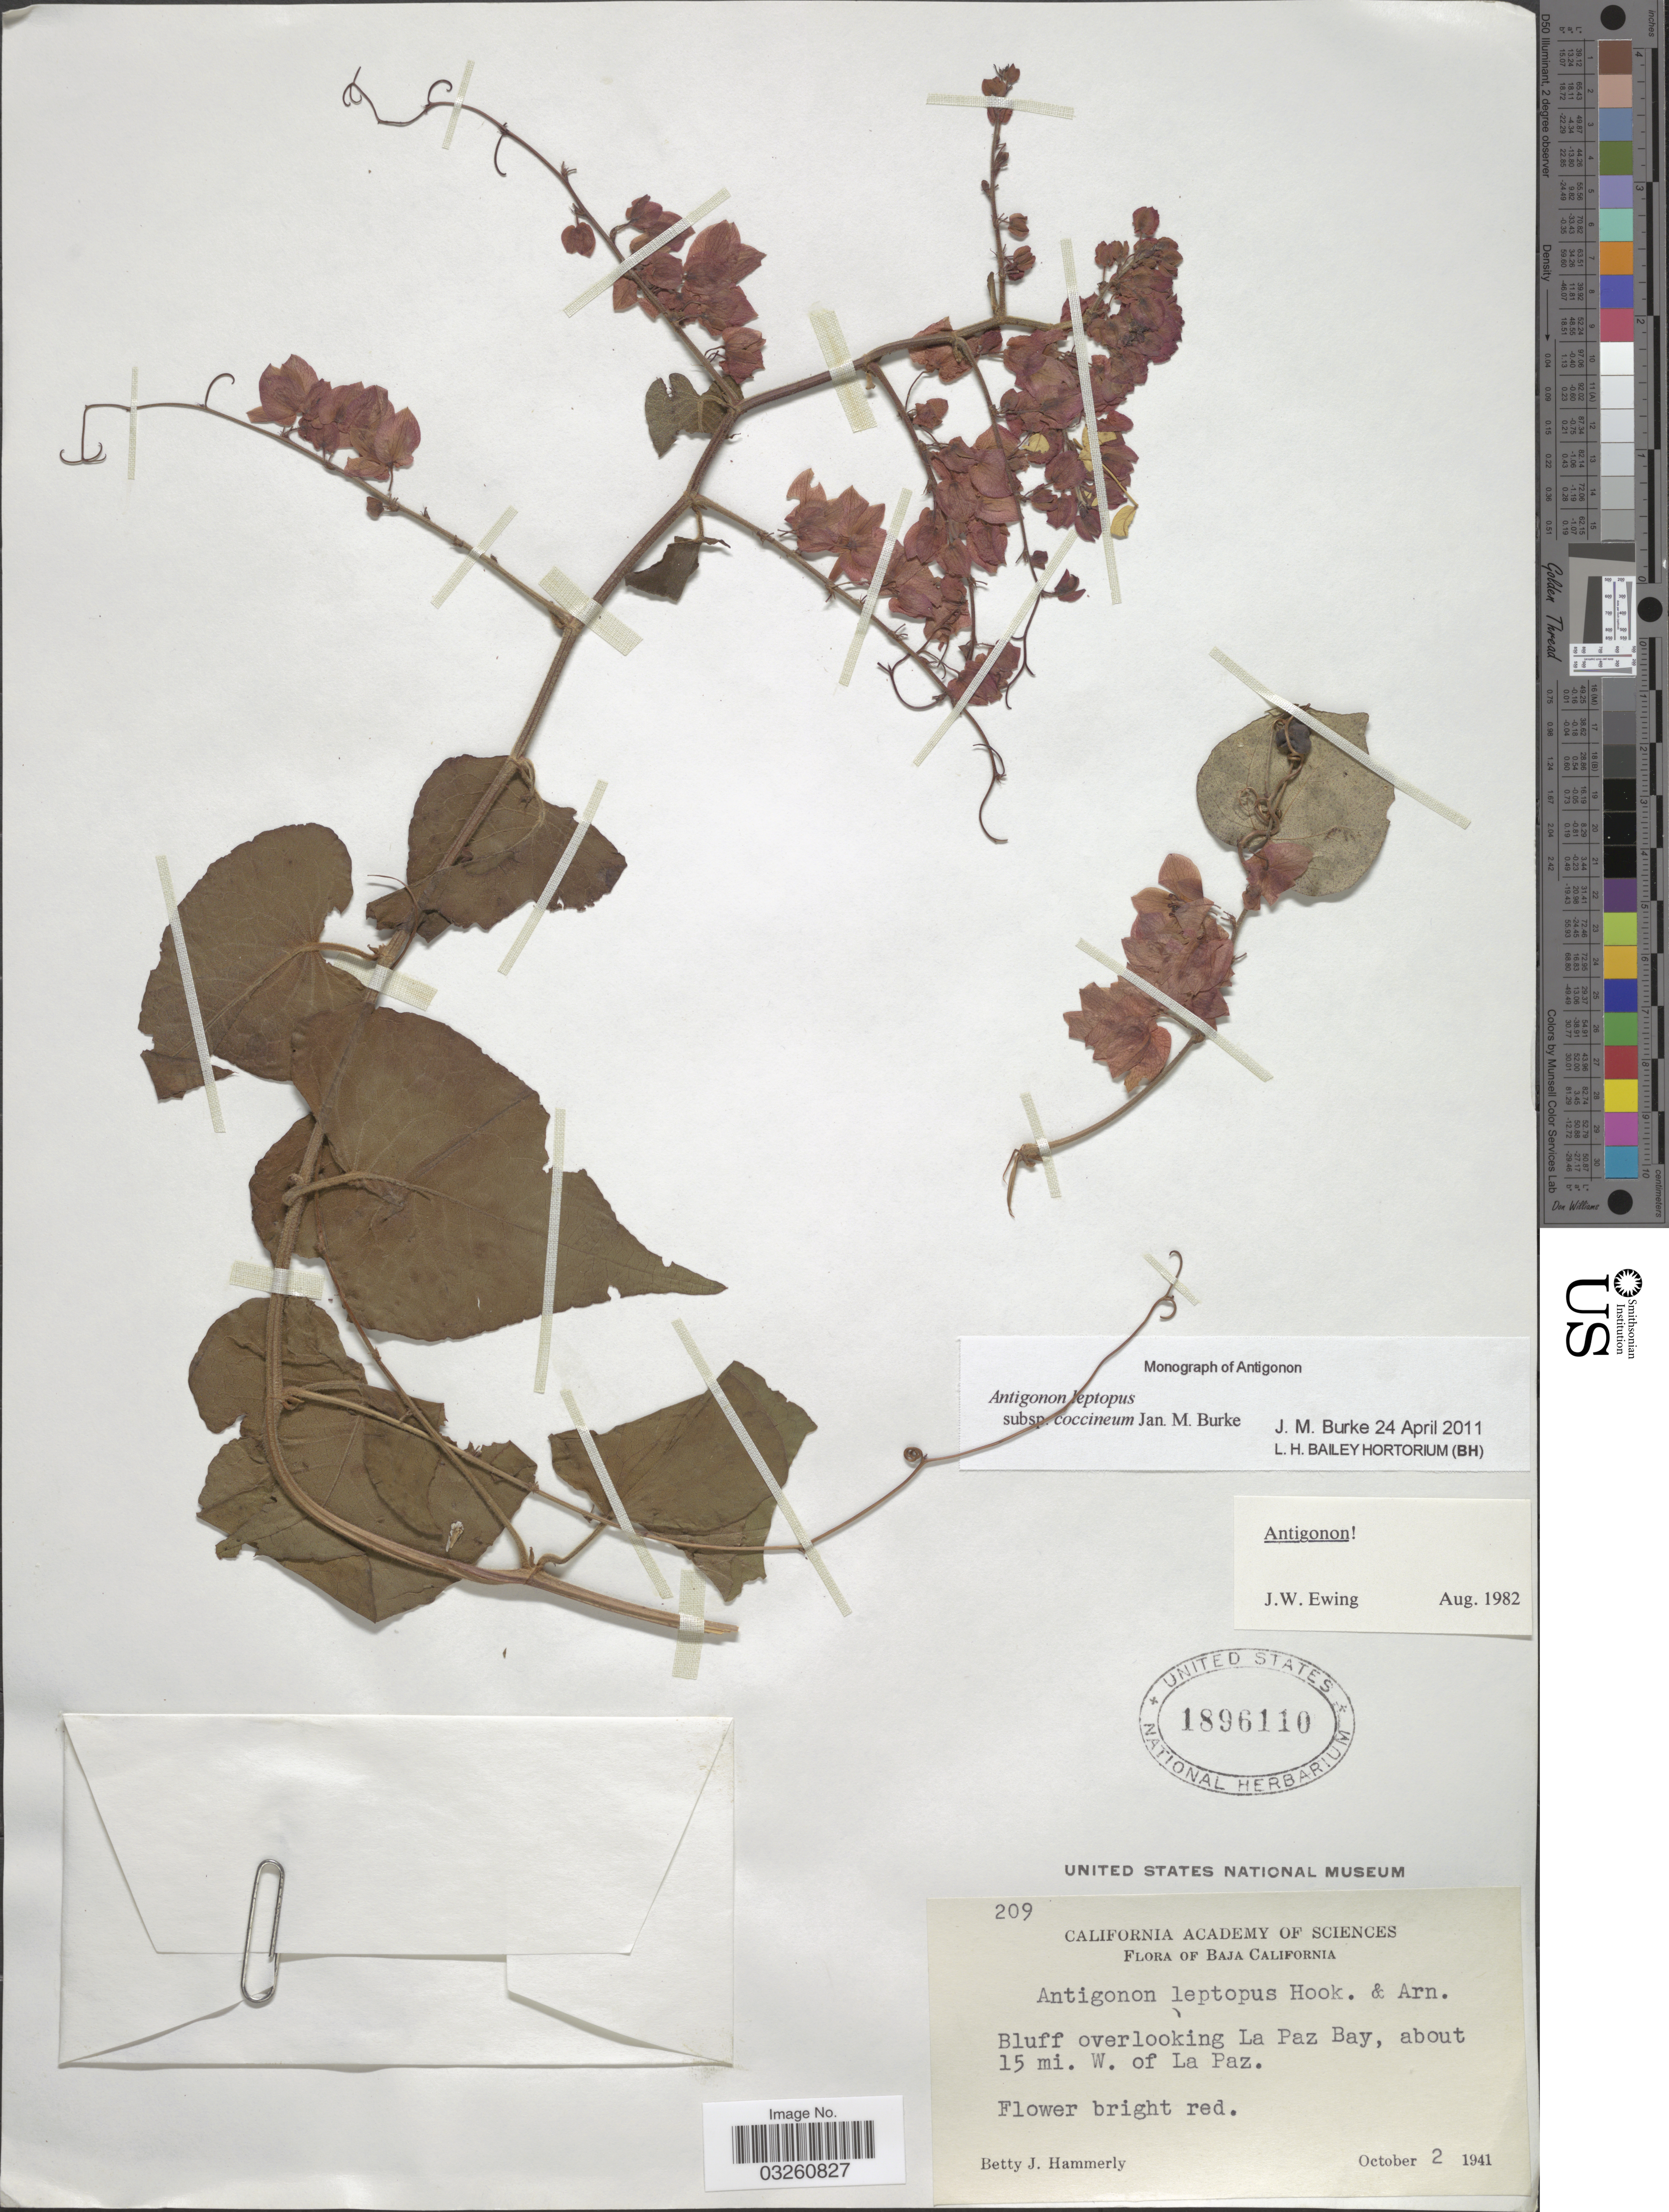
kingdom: Plantae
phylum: Tracheophyta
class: Magnoliopsida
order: Caryophyllales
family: Polygonaceae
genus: Antigonon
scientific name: Antigonon leptopus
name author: Hook. & Arn.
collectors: B. J. Hammerly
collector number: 209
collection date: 1941-10-02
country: Mexico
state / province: Baja California Sur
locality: Bluff overlooking La Paz Bay, about 15 mi. W. of La Paz.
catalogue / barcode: US 1896110